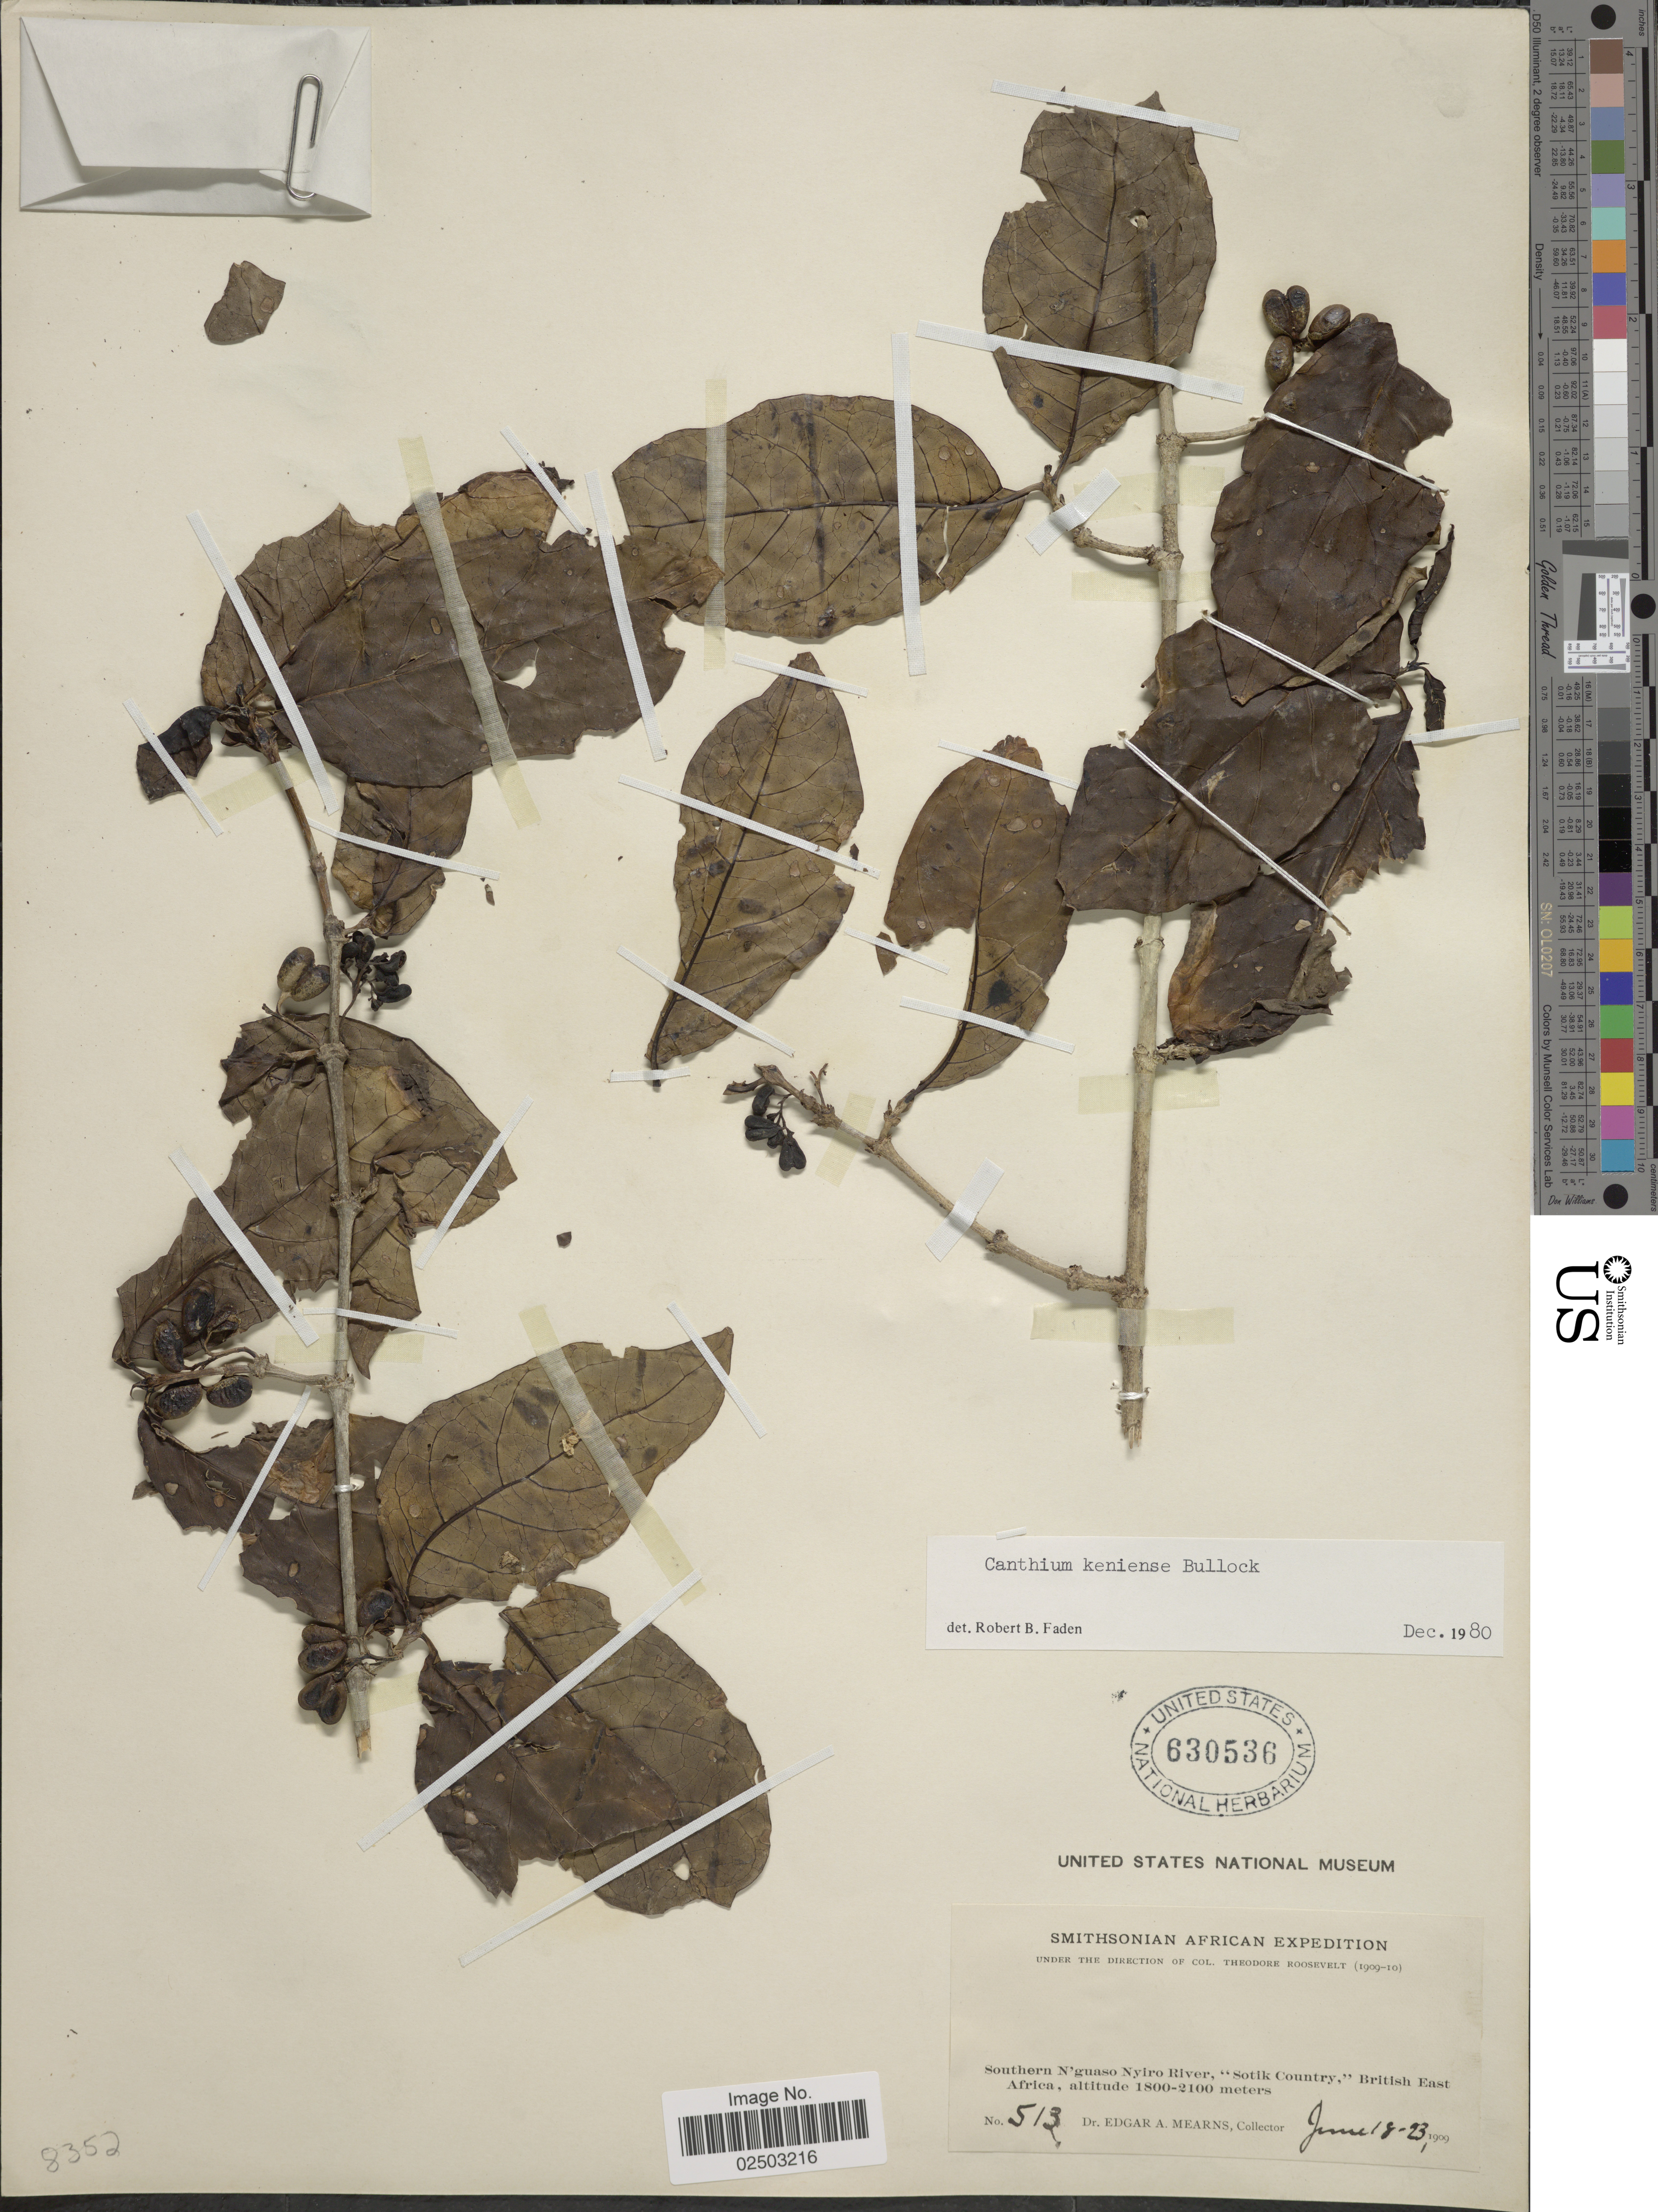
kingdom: Plantae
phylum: Tracheophyta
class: Magnoliopsida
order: Gentianales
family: Rubiaceae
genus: Canthium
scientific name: Canthium keniense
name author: Bullock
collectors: E. A. Mearns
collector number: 513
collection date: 1909-06-18/1909-06-23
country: Kenya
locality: Southern N'guaso Nyiro River, "Sotik Country", British East Africa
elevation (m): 1800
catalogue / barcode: US 630536